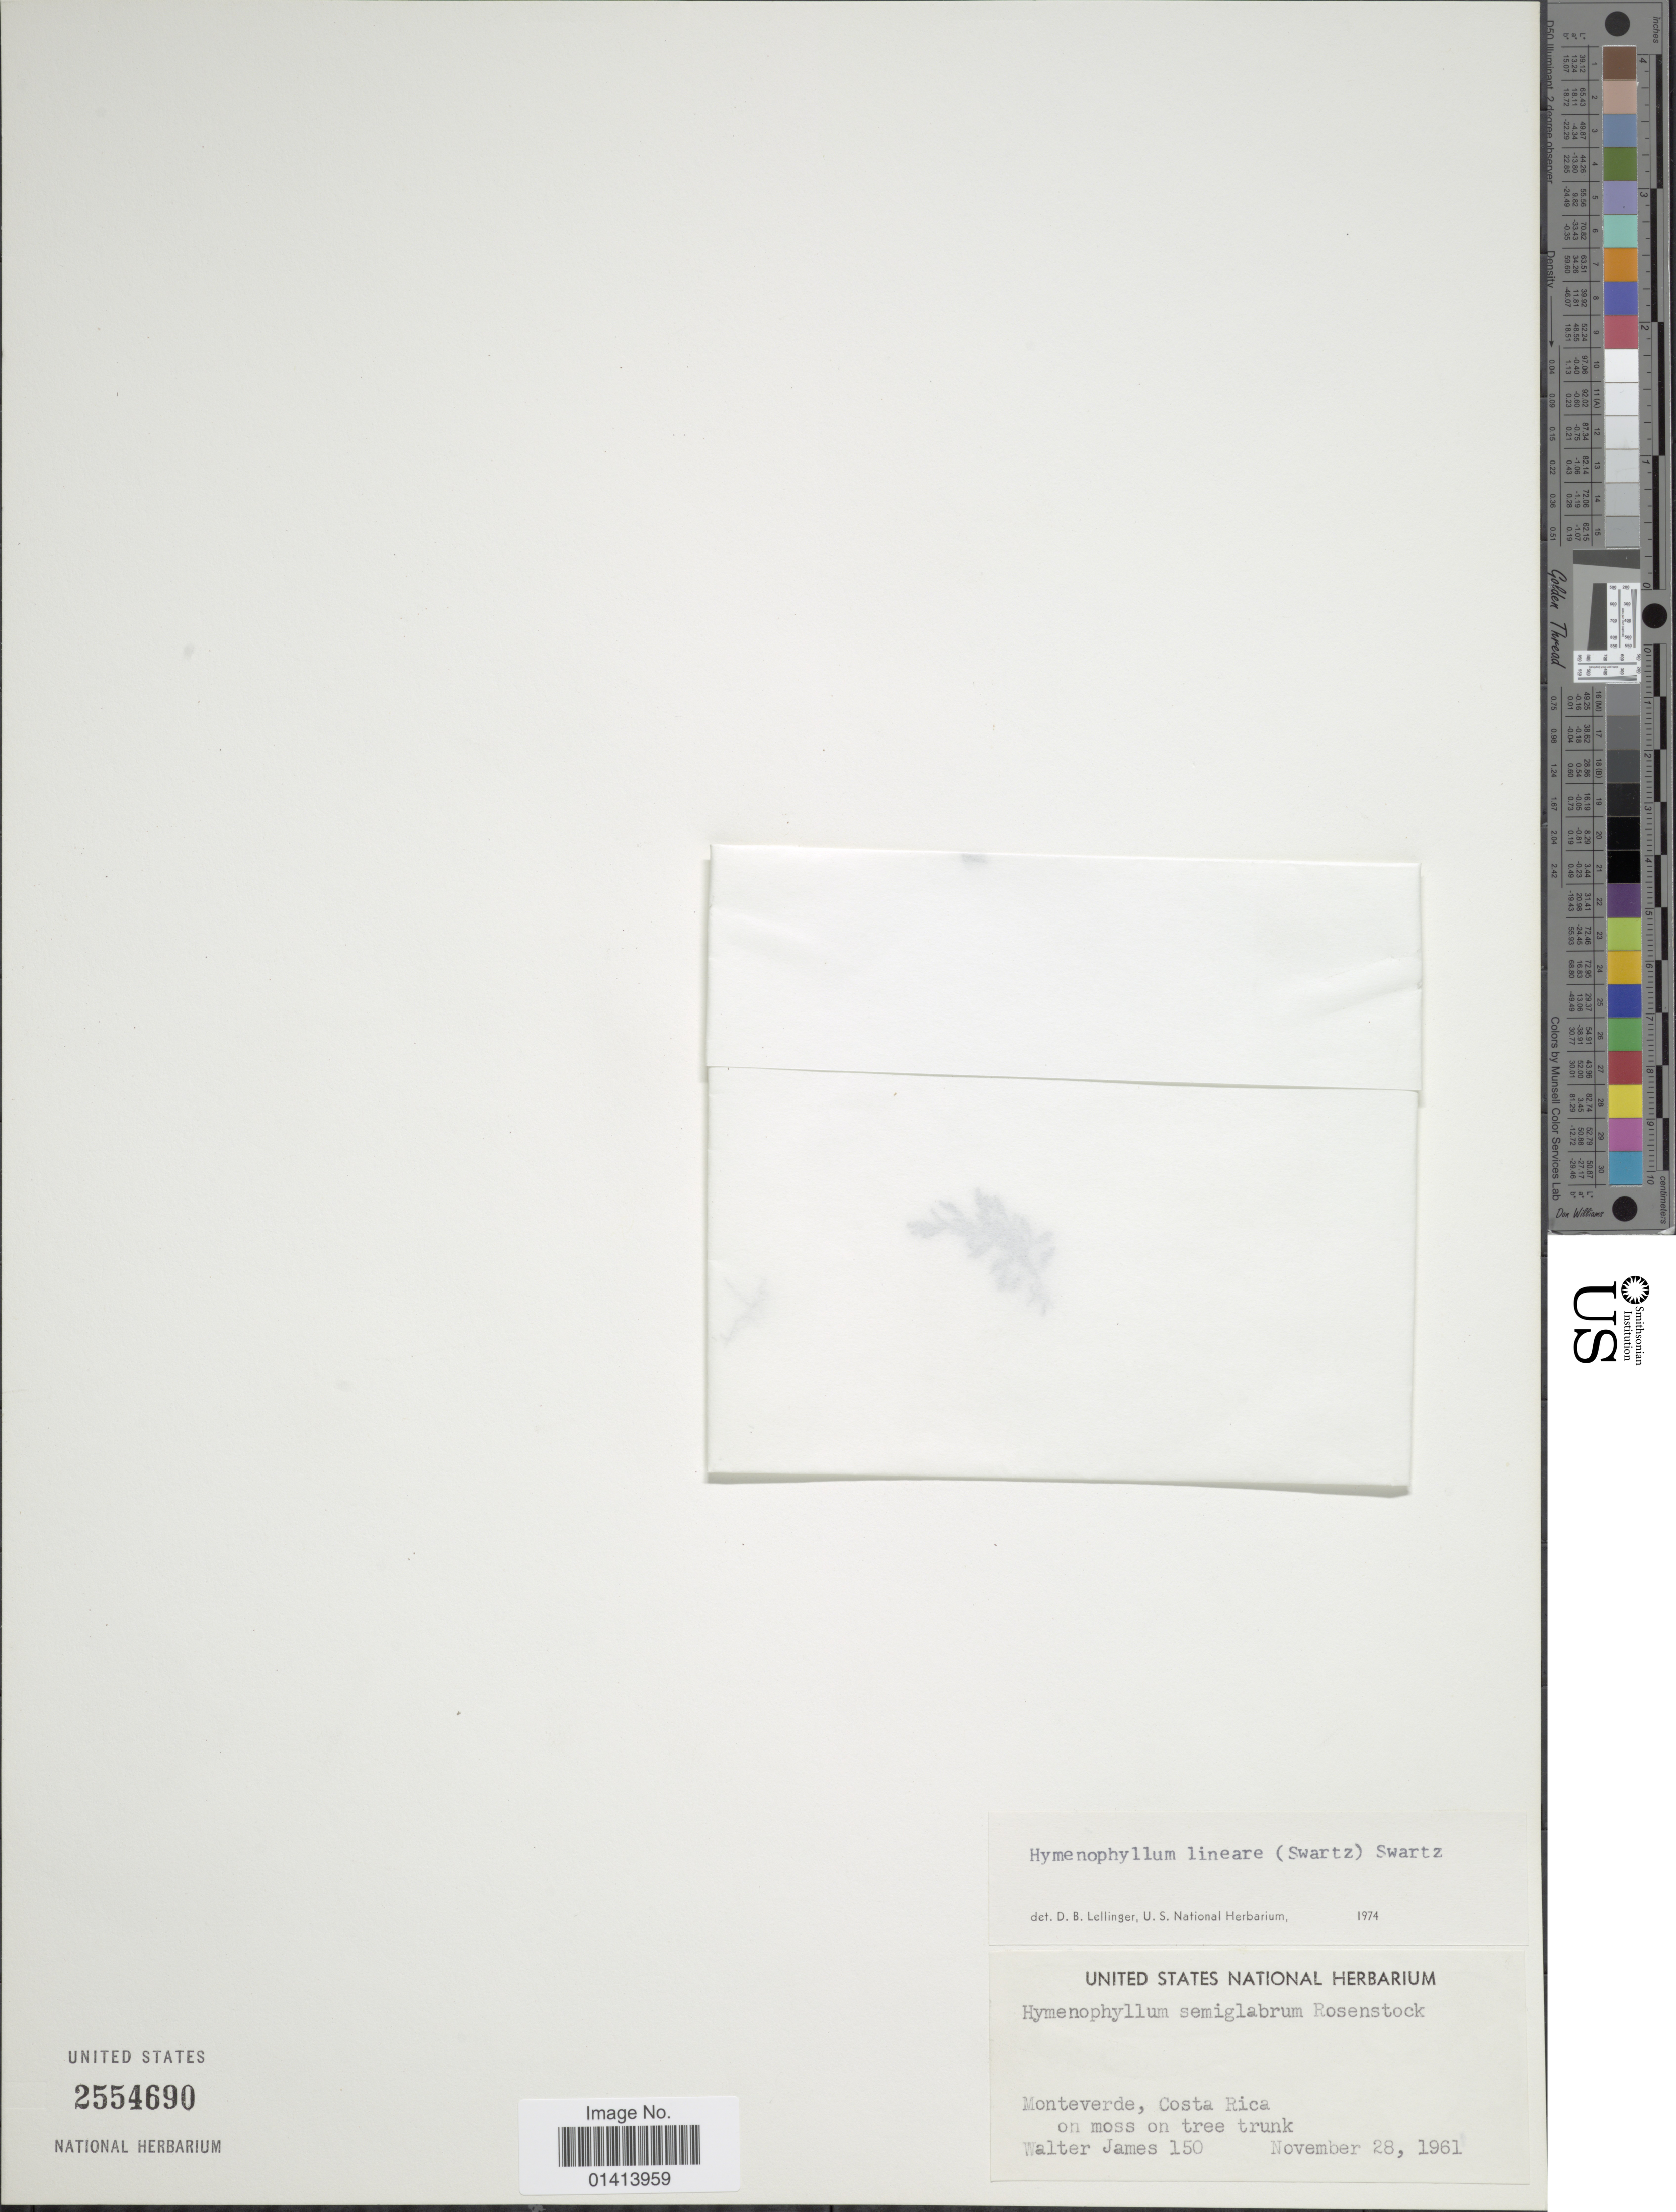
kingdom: Plantae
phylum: Tracheophyta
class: Polypodiopsida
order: Hymenophyllales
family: Hymenophyllaceae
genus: Hymenophyllum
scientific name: Hymenophyllum lineare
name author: (Sw.) Sw.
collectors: W. James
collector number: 150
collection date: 1961-11-28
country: Costa Rica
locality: Monteverde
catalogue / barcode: US 2554690